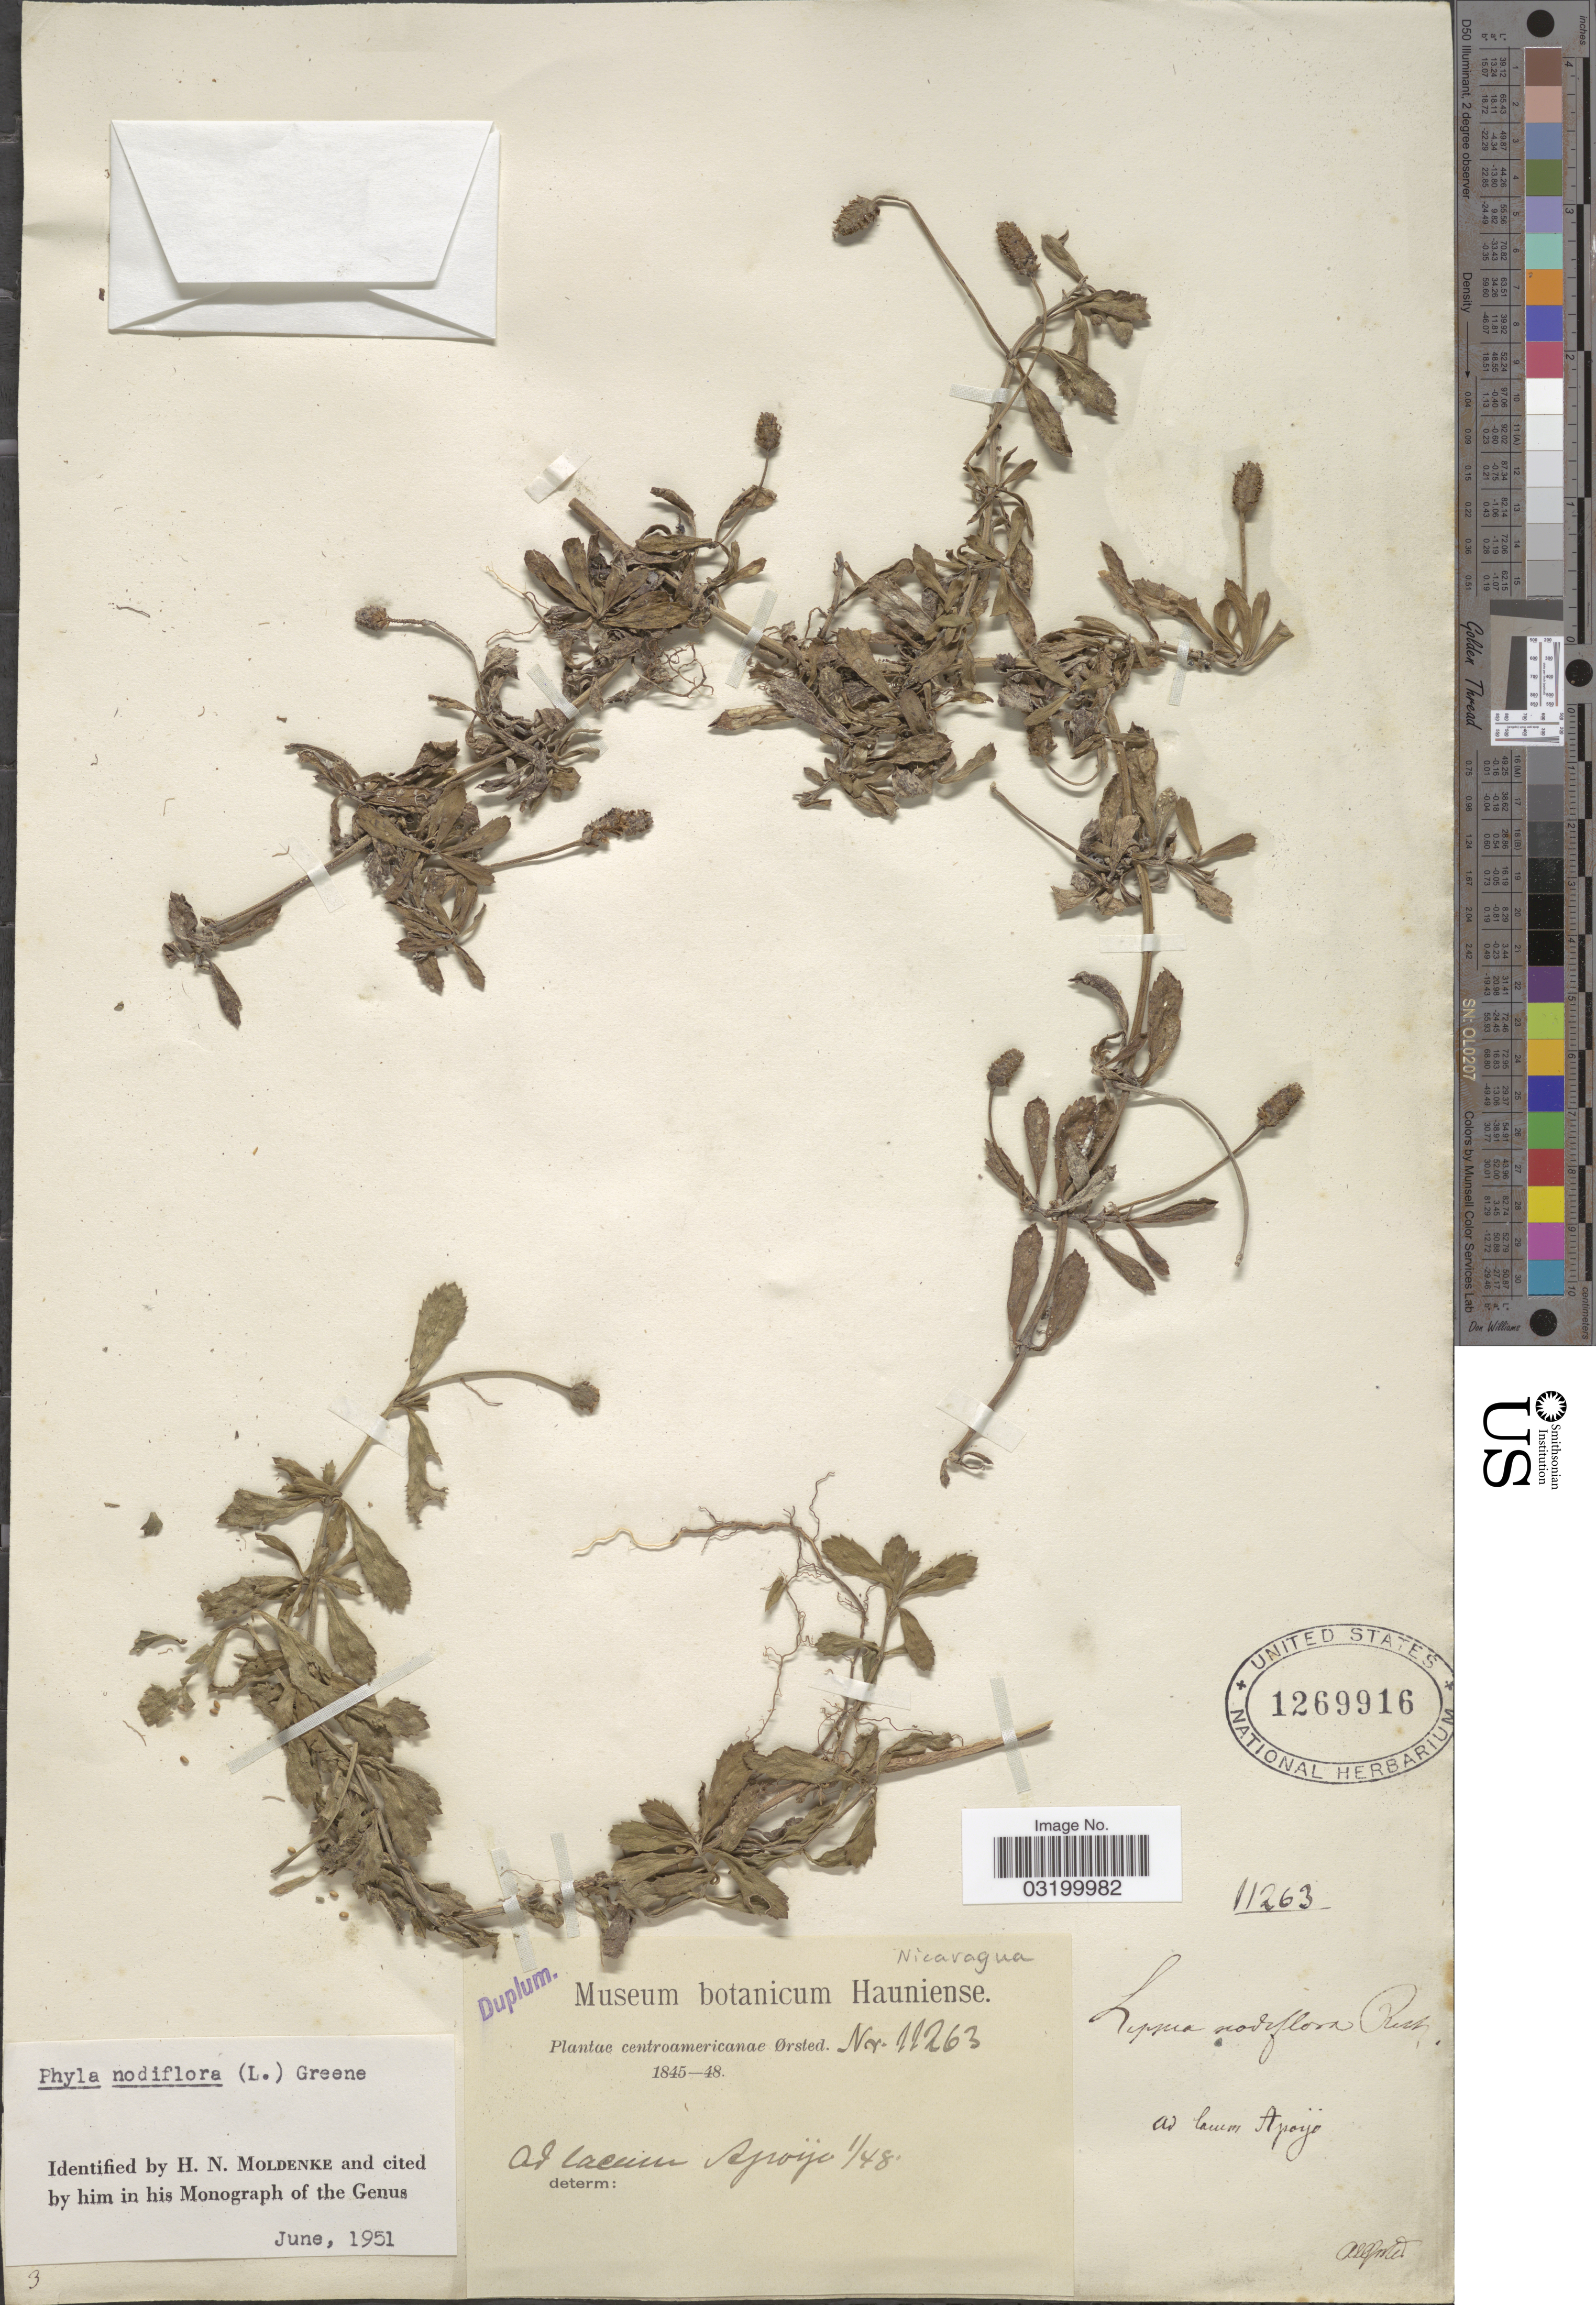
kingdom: Plantae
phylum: Tracheophyta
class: Magnoliopsida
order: Lamiales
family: Verbenaceae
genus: Phyla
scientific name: Phyla nodiflora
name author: (L.) Greene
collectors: Ørsted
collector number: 11263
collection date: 1848-01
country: Nicaragua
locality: Ad lacum Apoijo.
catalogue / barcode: US 1269916